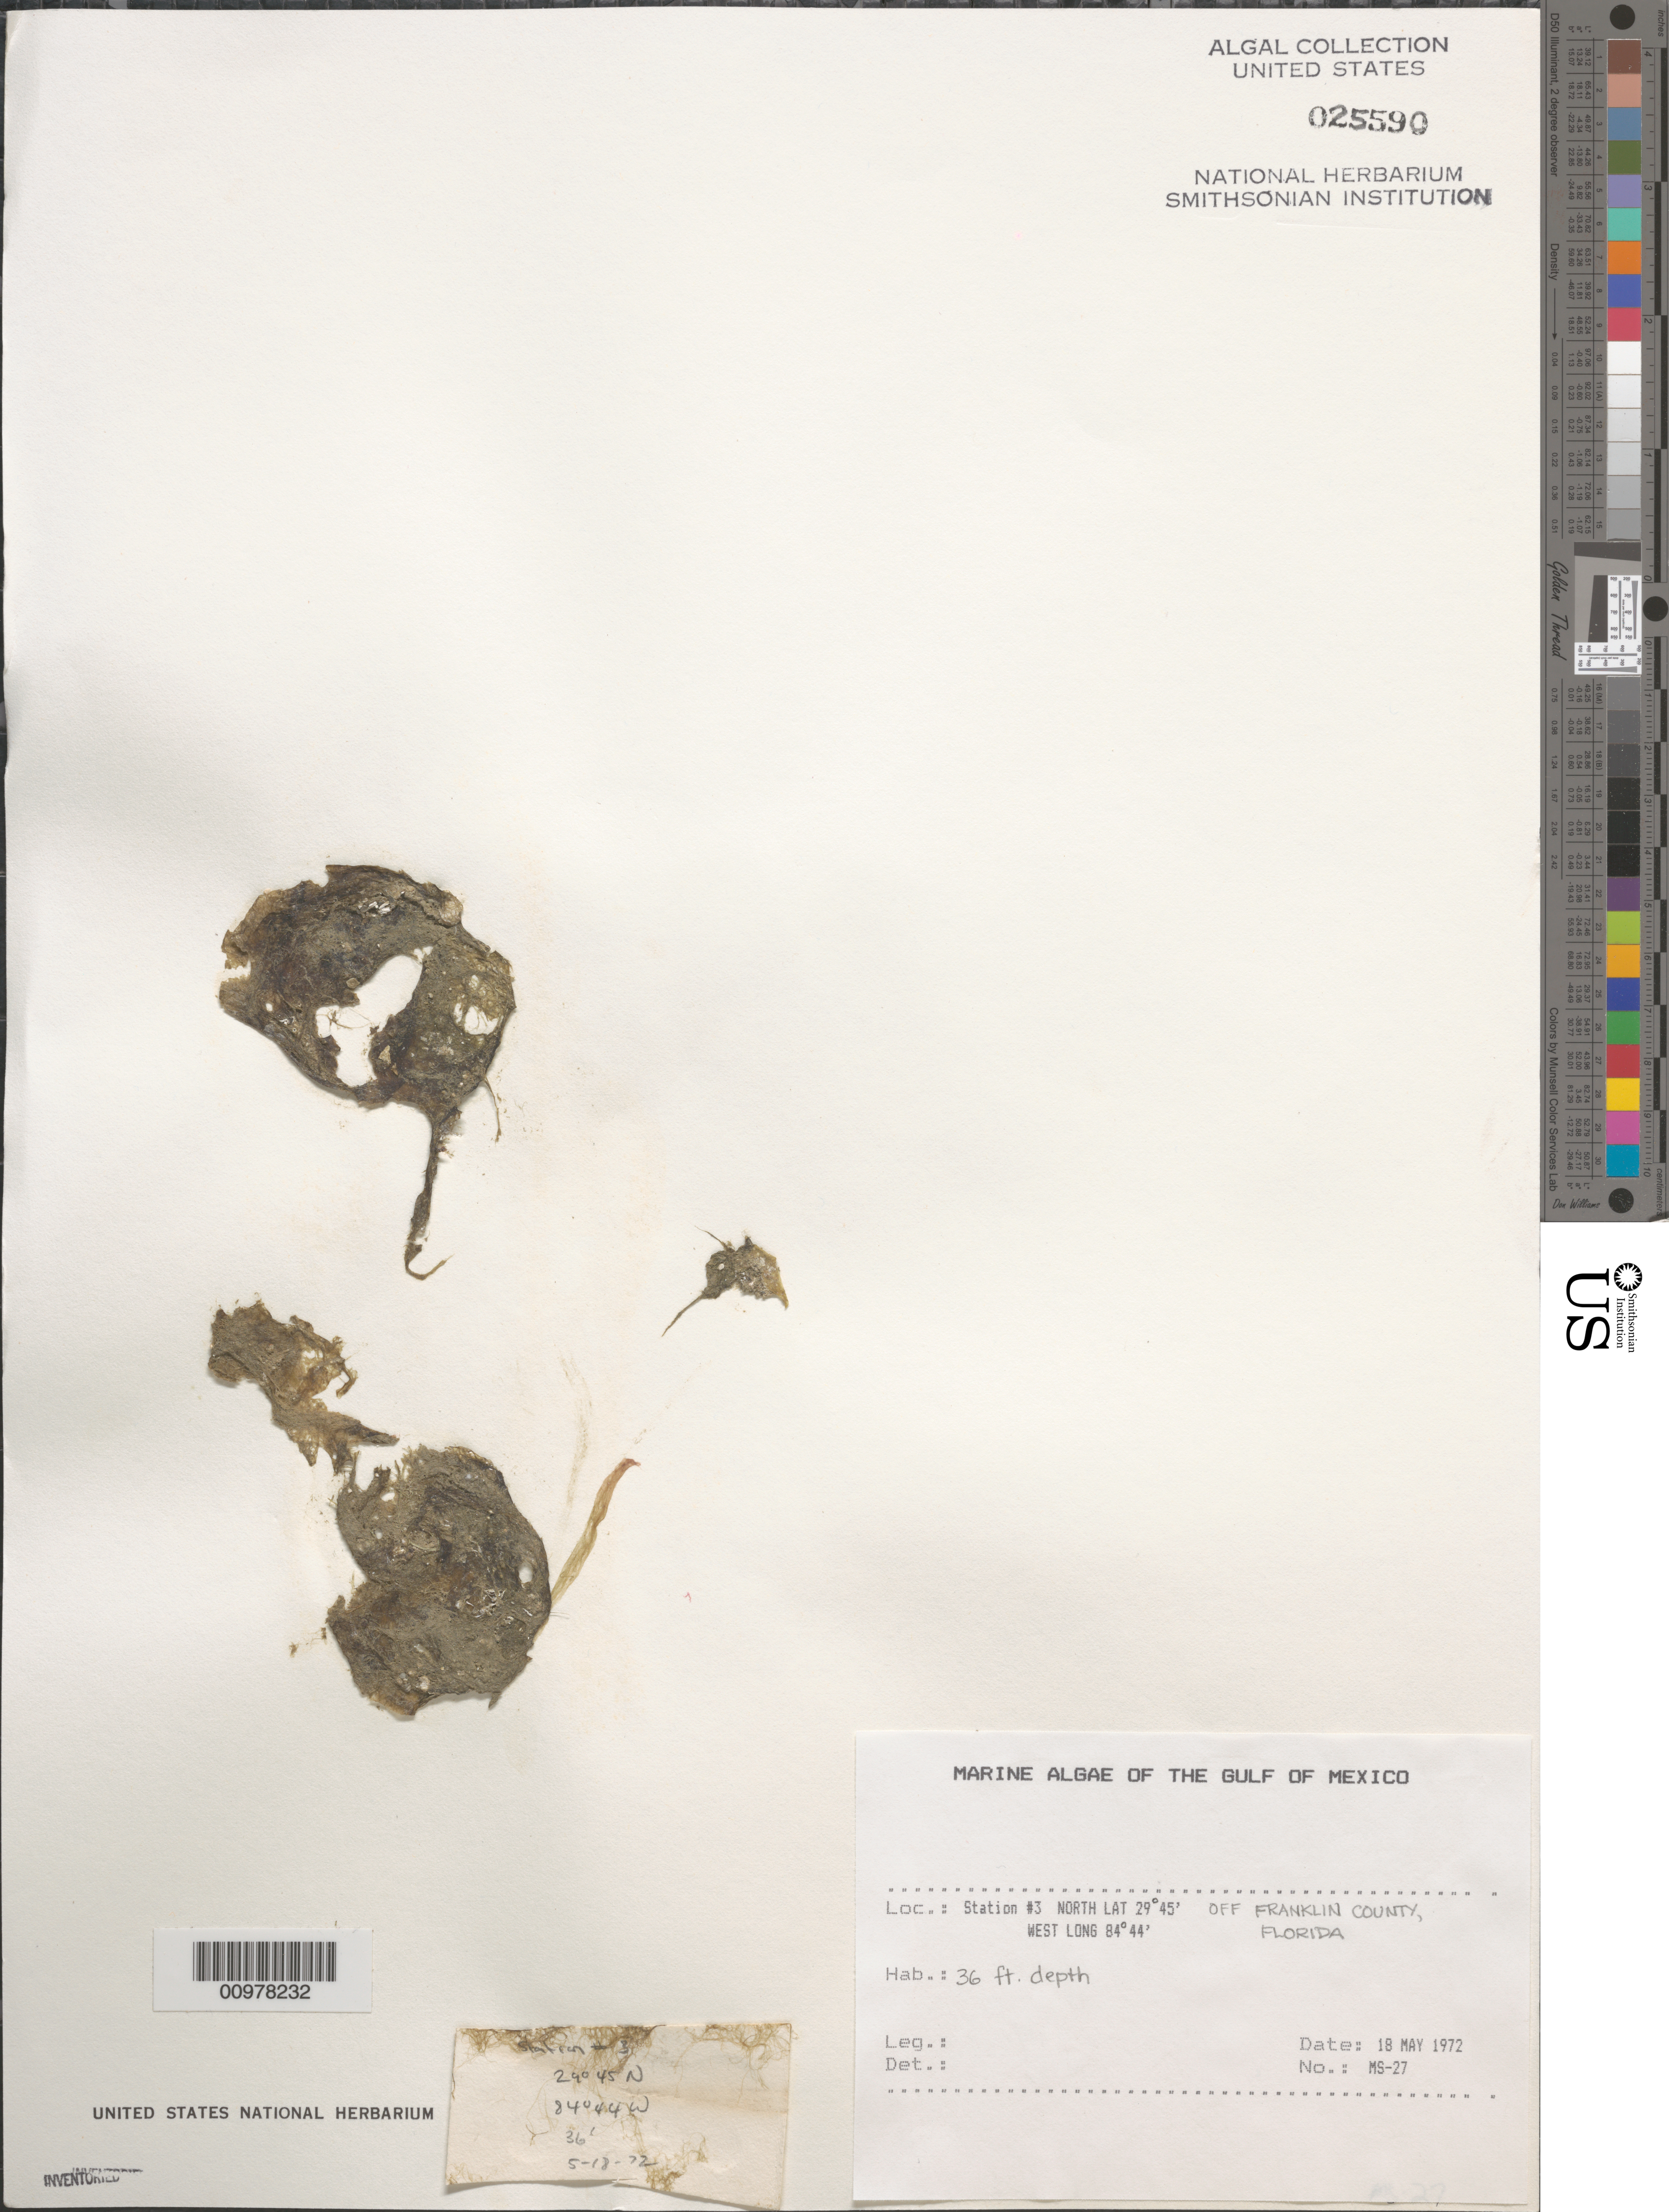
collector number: MS-27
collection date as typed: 18 May 1972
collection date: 1972-05-18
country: United States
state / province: Florida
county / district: Franklin County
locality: Gulf of Mexico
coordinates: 29 45' N, 84 44' W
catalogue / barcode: US 25590